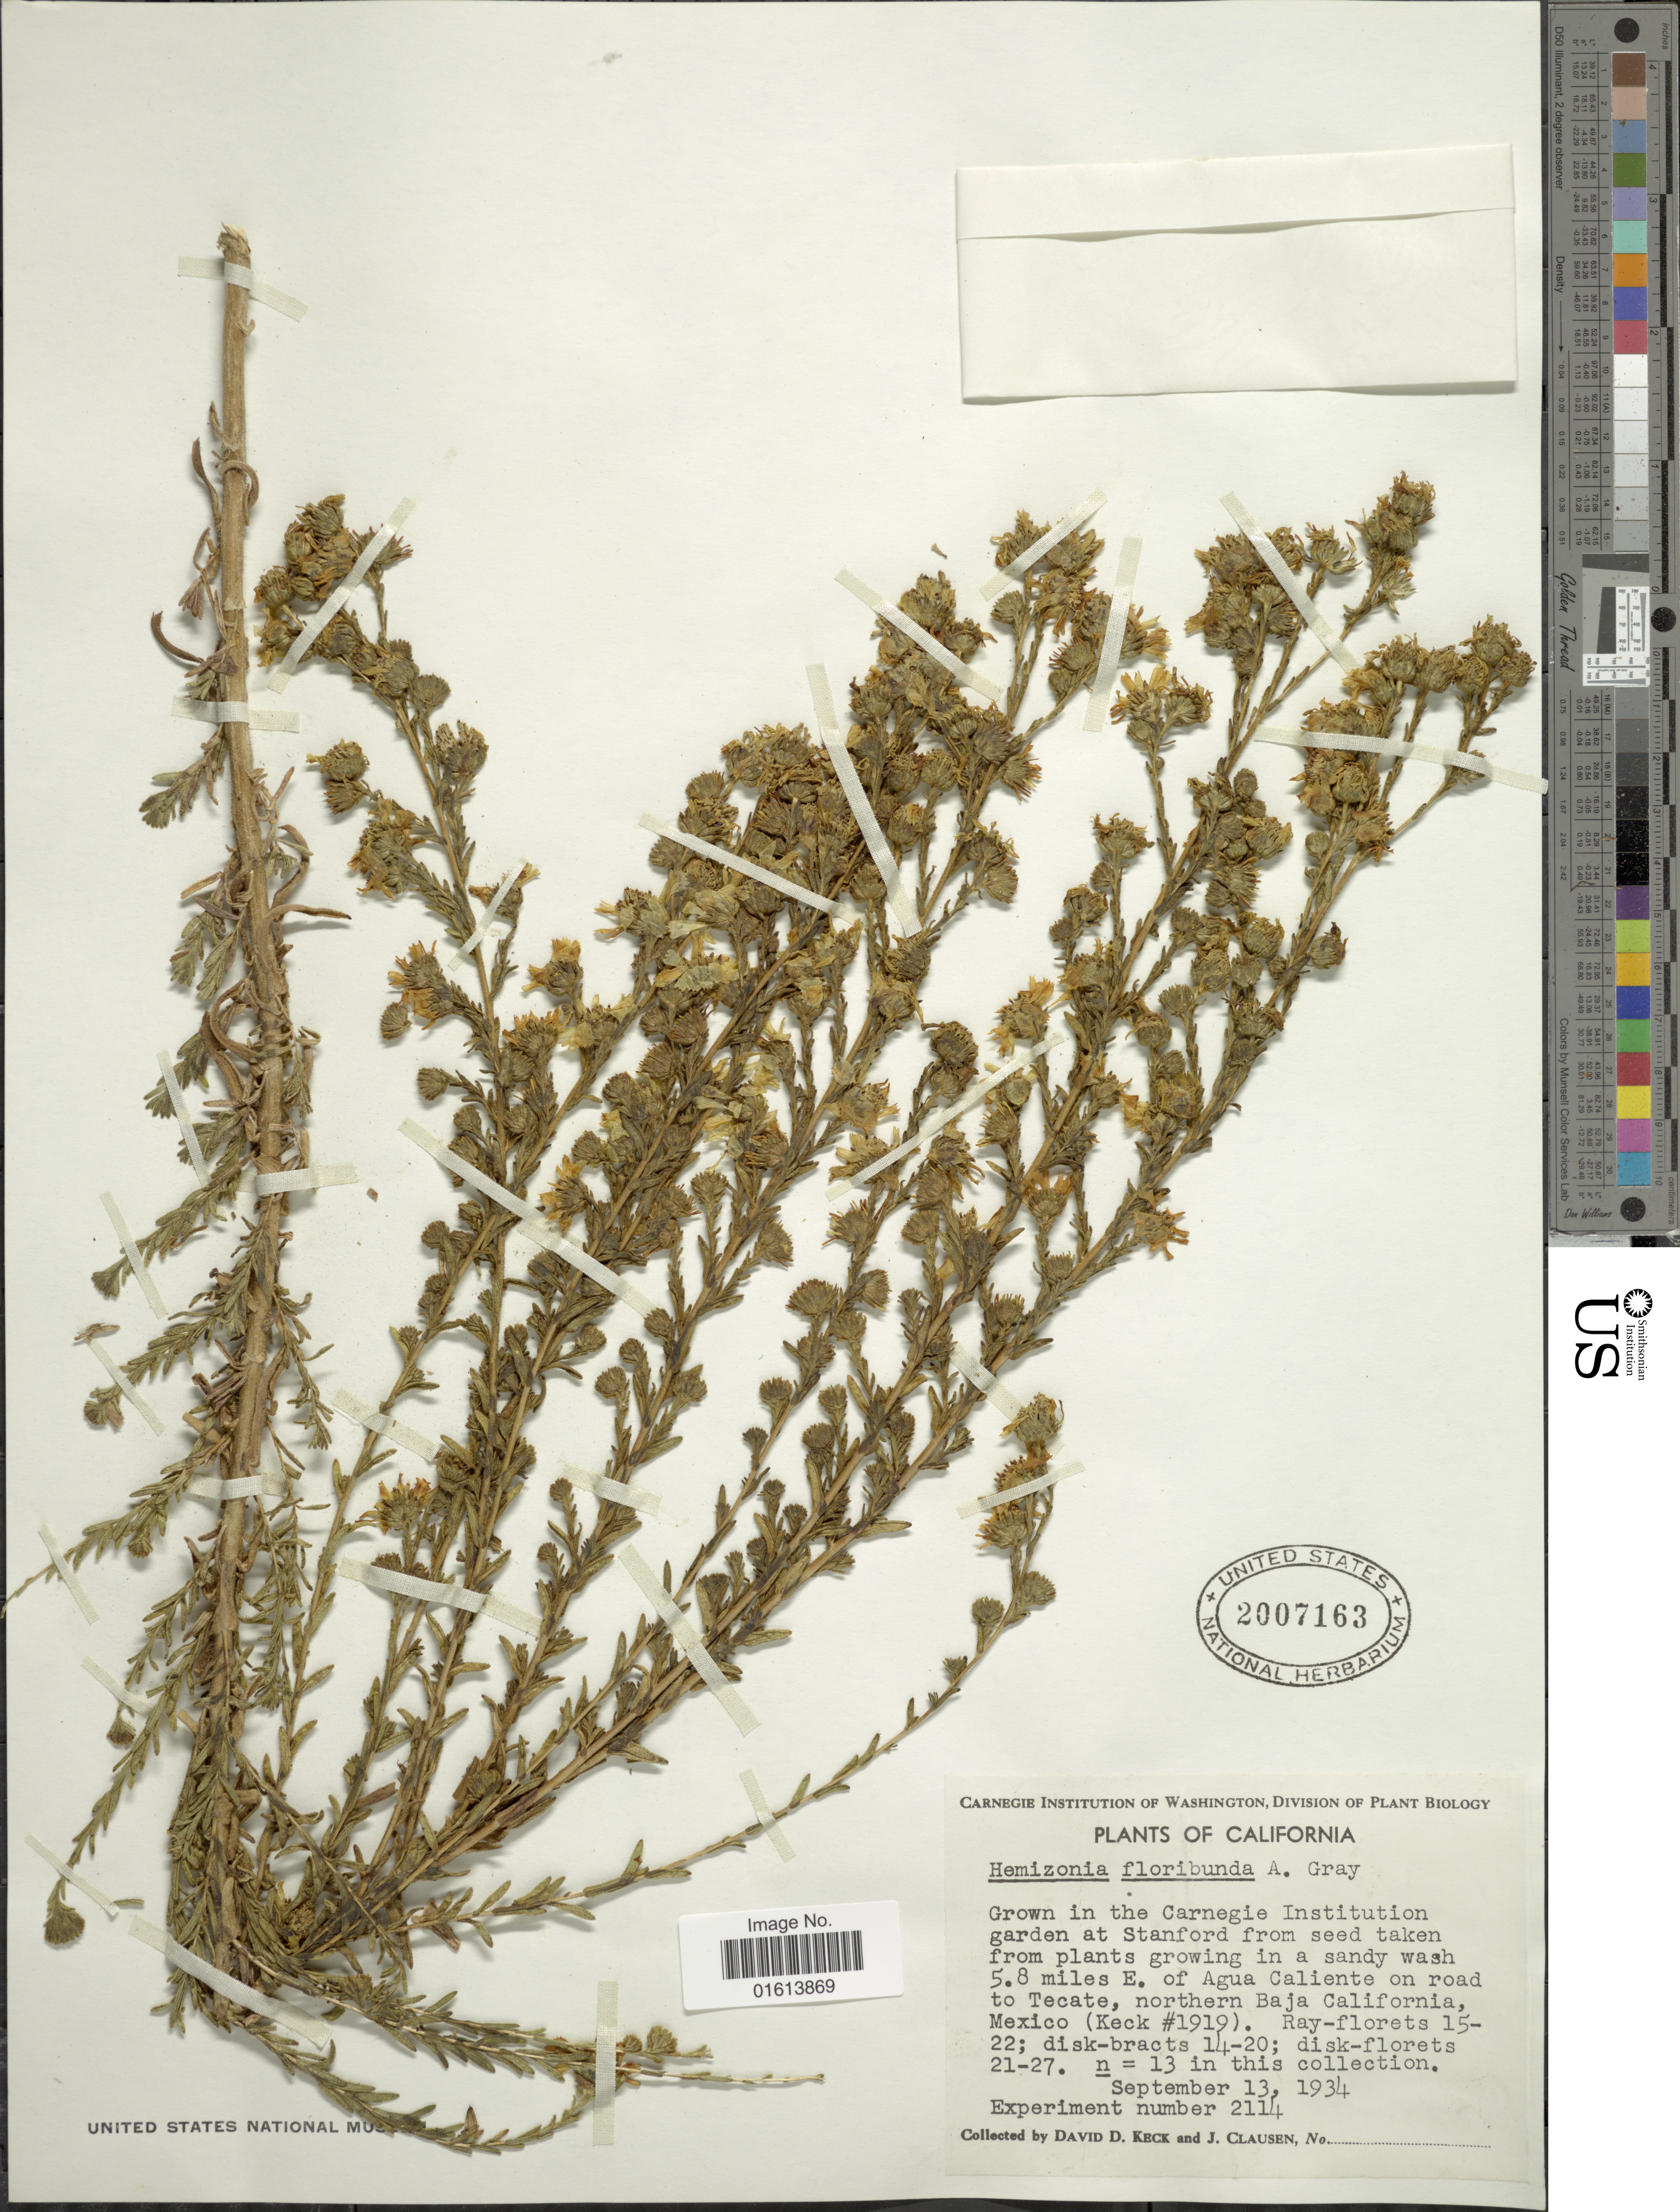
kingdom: Plantae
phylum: Tracheophyta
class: Magnoliopsida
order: Asterales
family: Asteraceae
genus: Deinandra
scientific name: Deinandra floribunda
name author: (A. Gray) Davidson & Moxley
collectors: D. D. Keck & J. Clausen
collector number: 1919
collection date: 1934-09-13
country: United States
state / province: California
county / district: Santa Clara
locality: California.. Grown in the Carnegie Institution garden at Stanford from seed taken from plants growing in a sandy wash 5.8 miles E. of Agua Caliente on road to Tecate, northern Baja California, Mexico (Keck #1919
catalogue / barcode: US 2007163